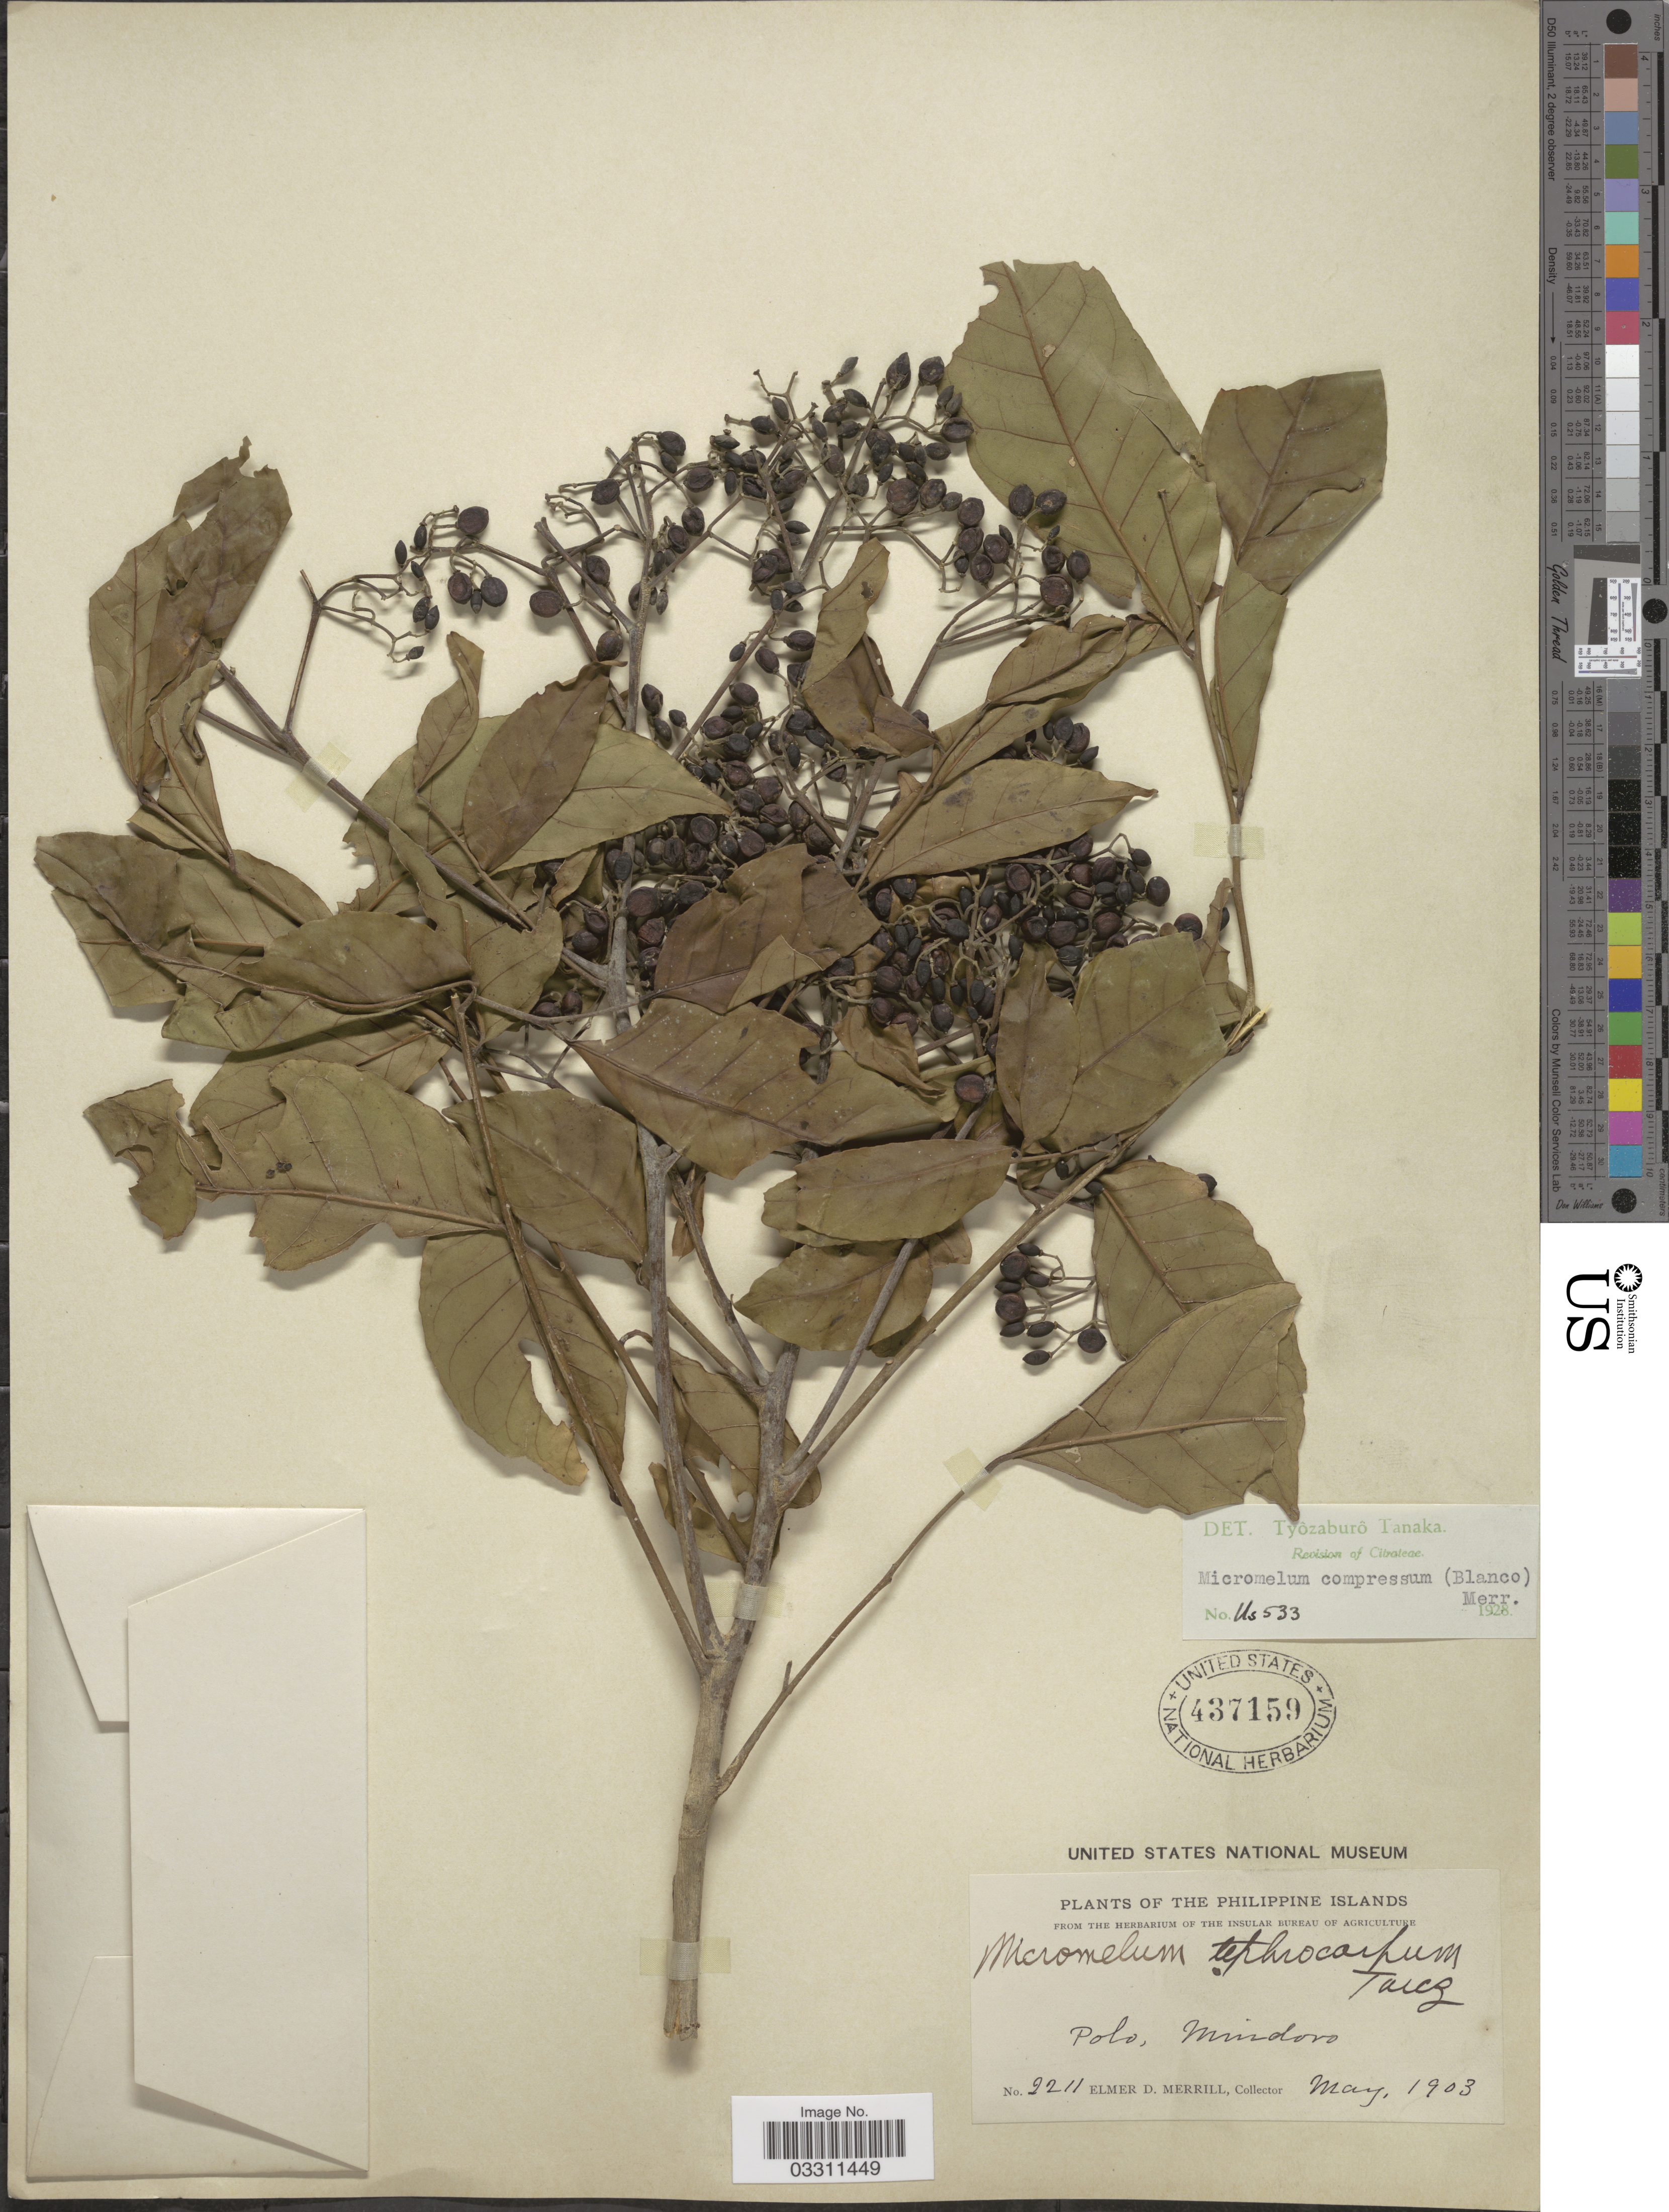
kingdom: Plantae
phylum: Tracheophyta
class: Magnoliopsida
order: Sapindales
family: Rutaceae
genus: Micromelum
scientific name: Micromelum compressum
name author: (Blanco) Merr.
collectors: E. D. Merrill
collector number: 2211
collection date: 1903-05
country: Philippines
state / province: Mimaropa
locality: Polo, Mindoro.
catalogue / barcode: US 437159